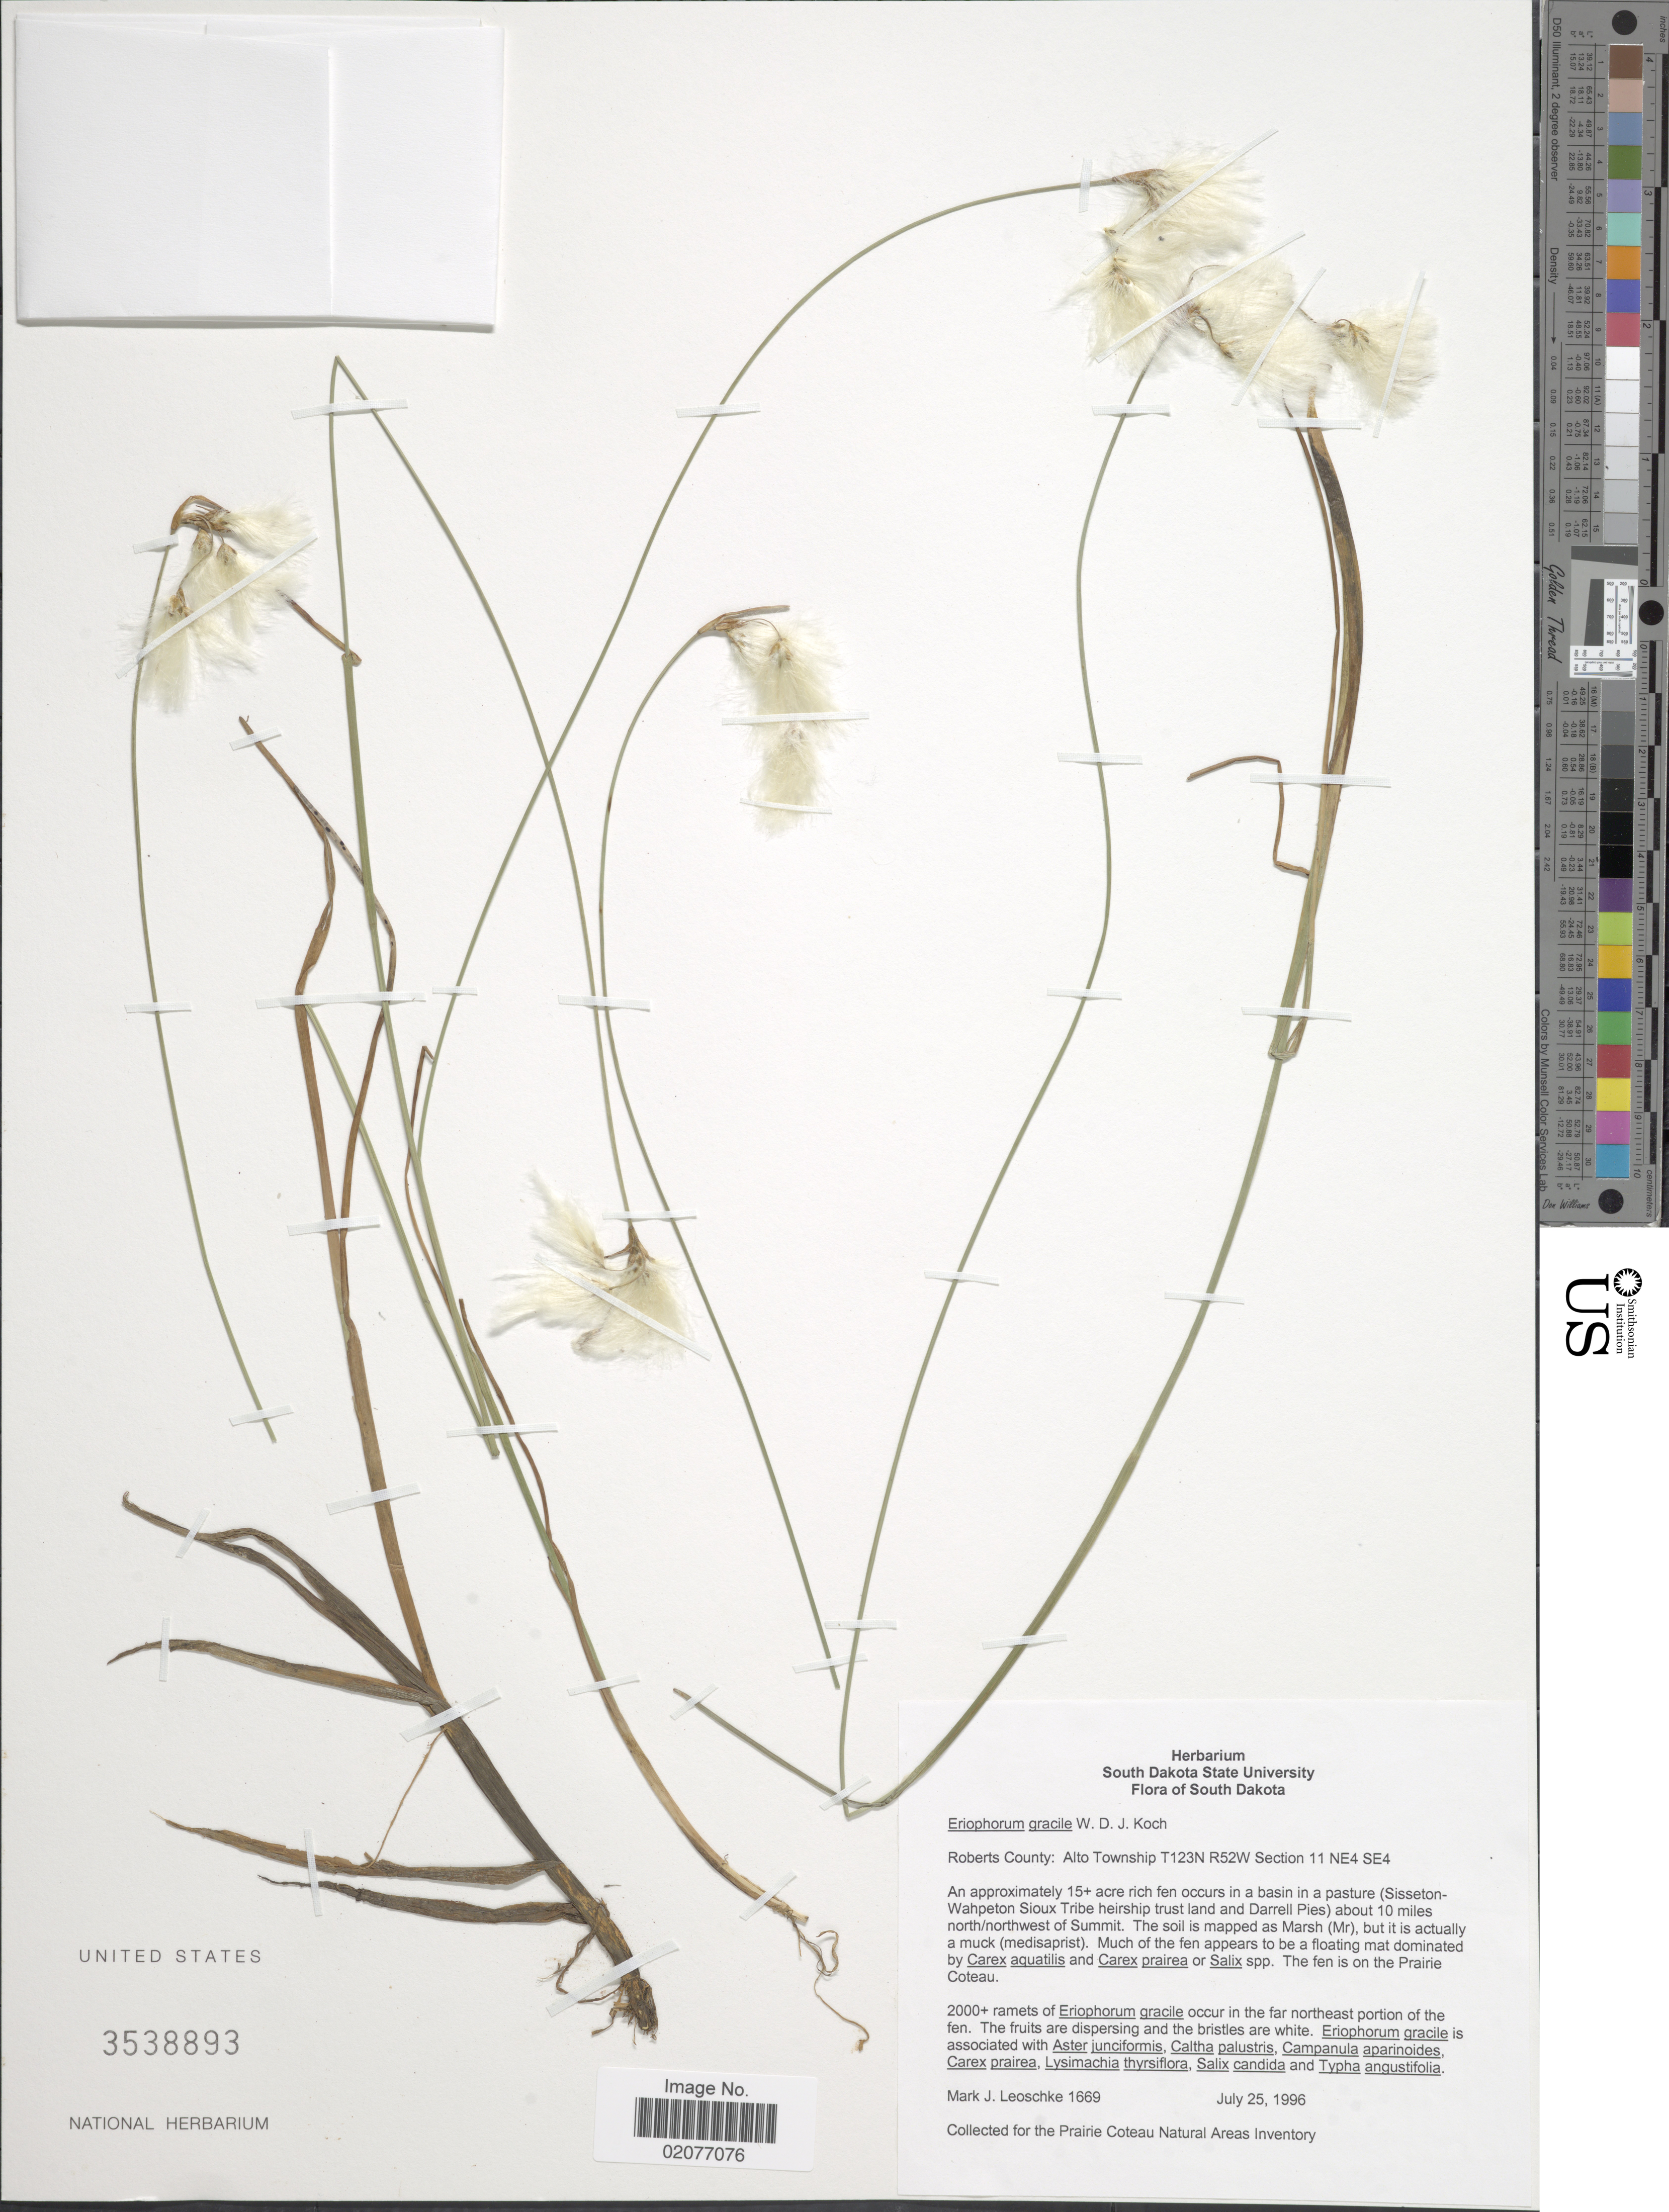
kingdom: Plantae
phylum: Tracheophyta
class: Liliopsida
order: Poales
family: Cyperaceae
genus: Eriophorum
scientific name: Eriophorum gracile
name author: W.D.J. Koch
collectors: M. J. Leoschke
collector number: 1669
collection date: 1996-07-25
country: United States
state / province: South Dakota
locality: Roberts County: Alto Township T123N R52W Section 11 NE4 SE4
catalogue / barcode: US 3538893